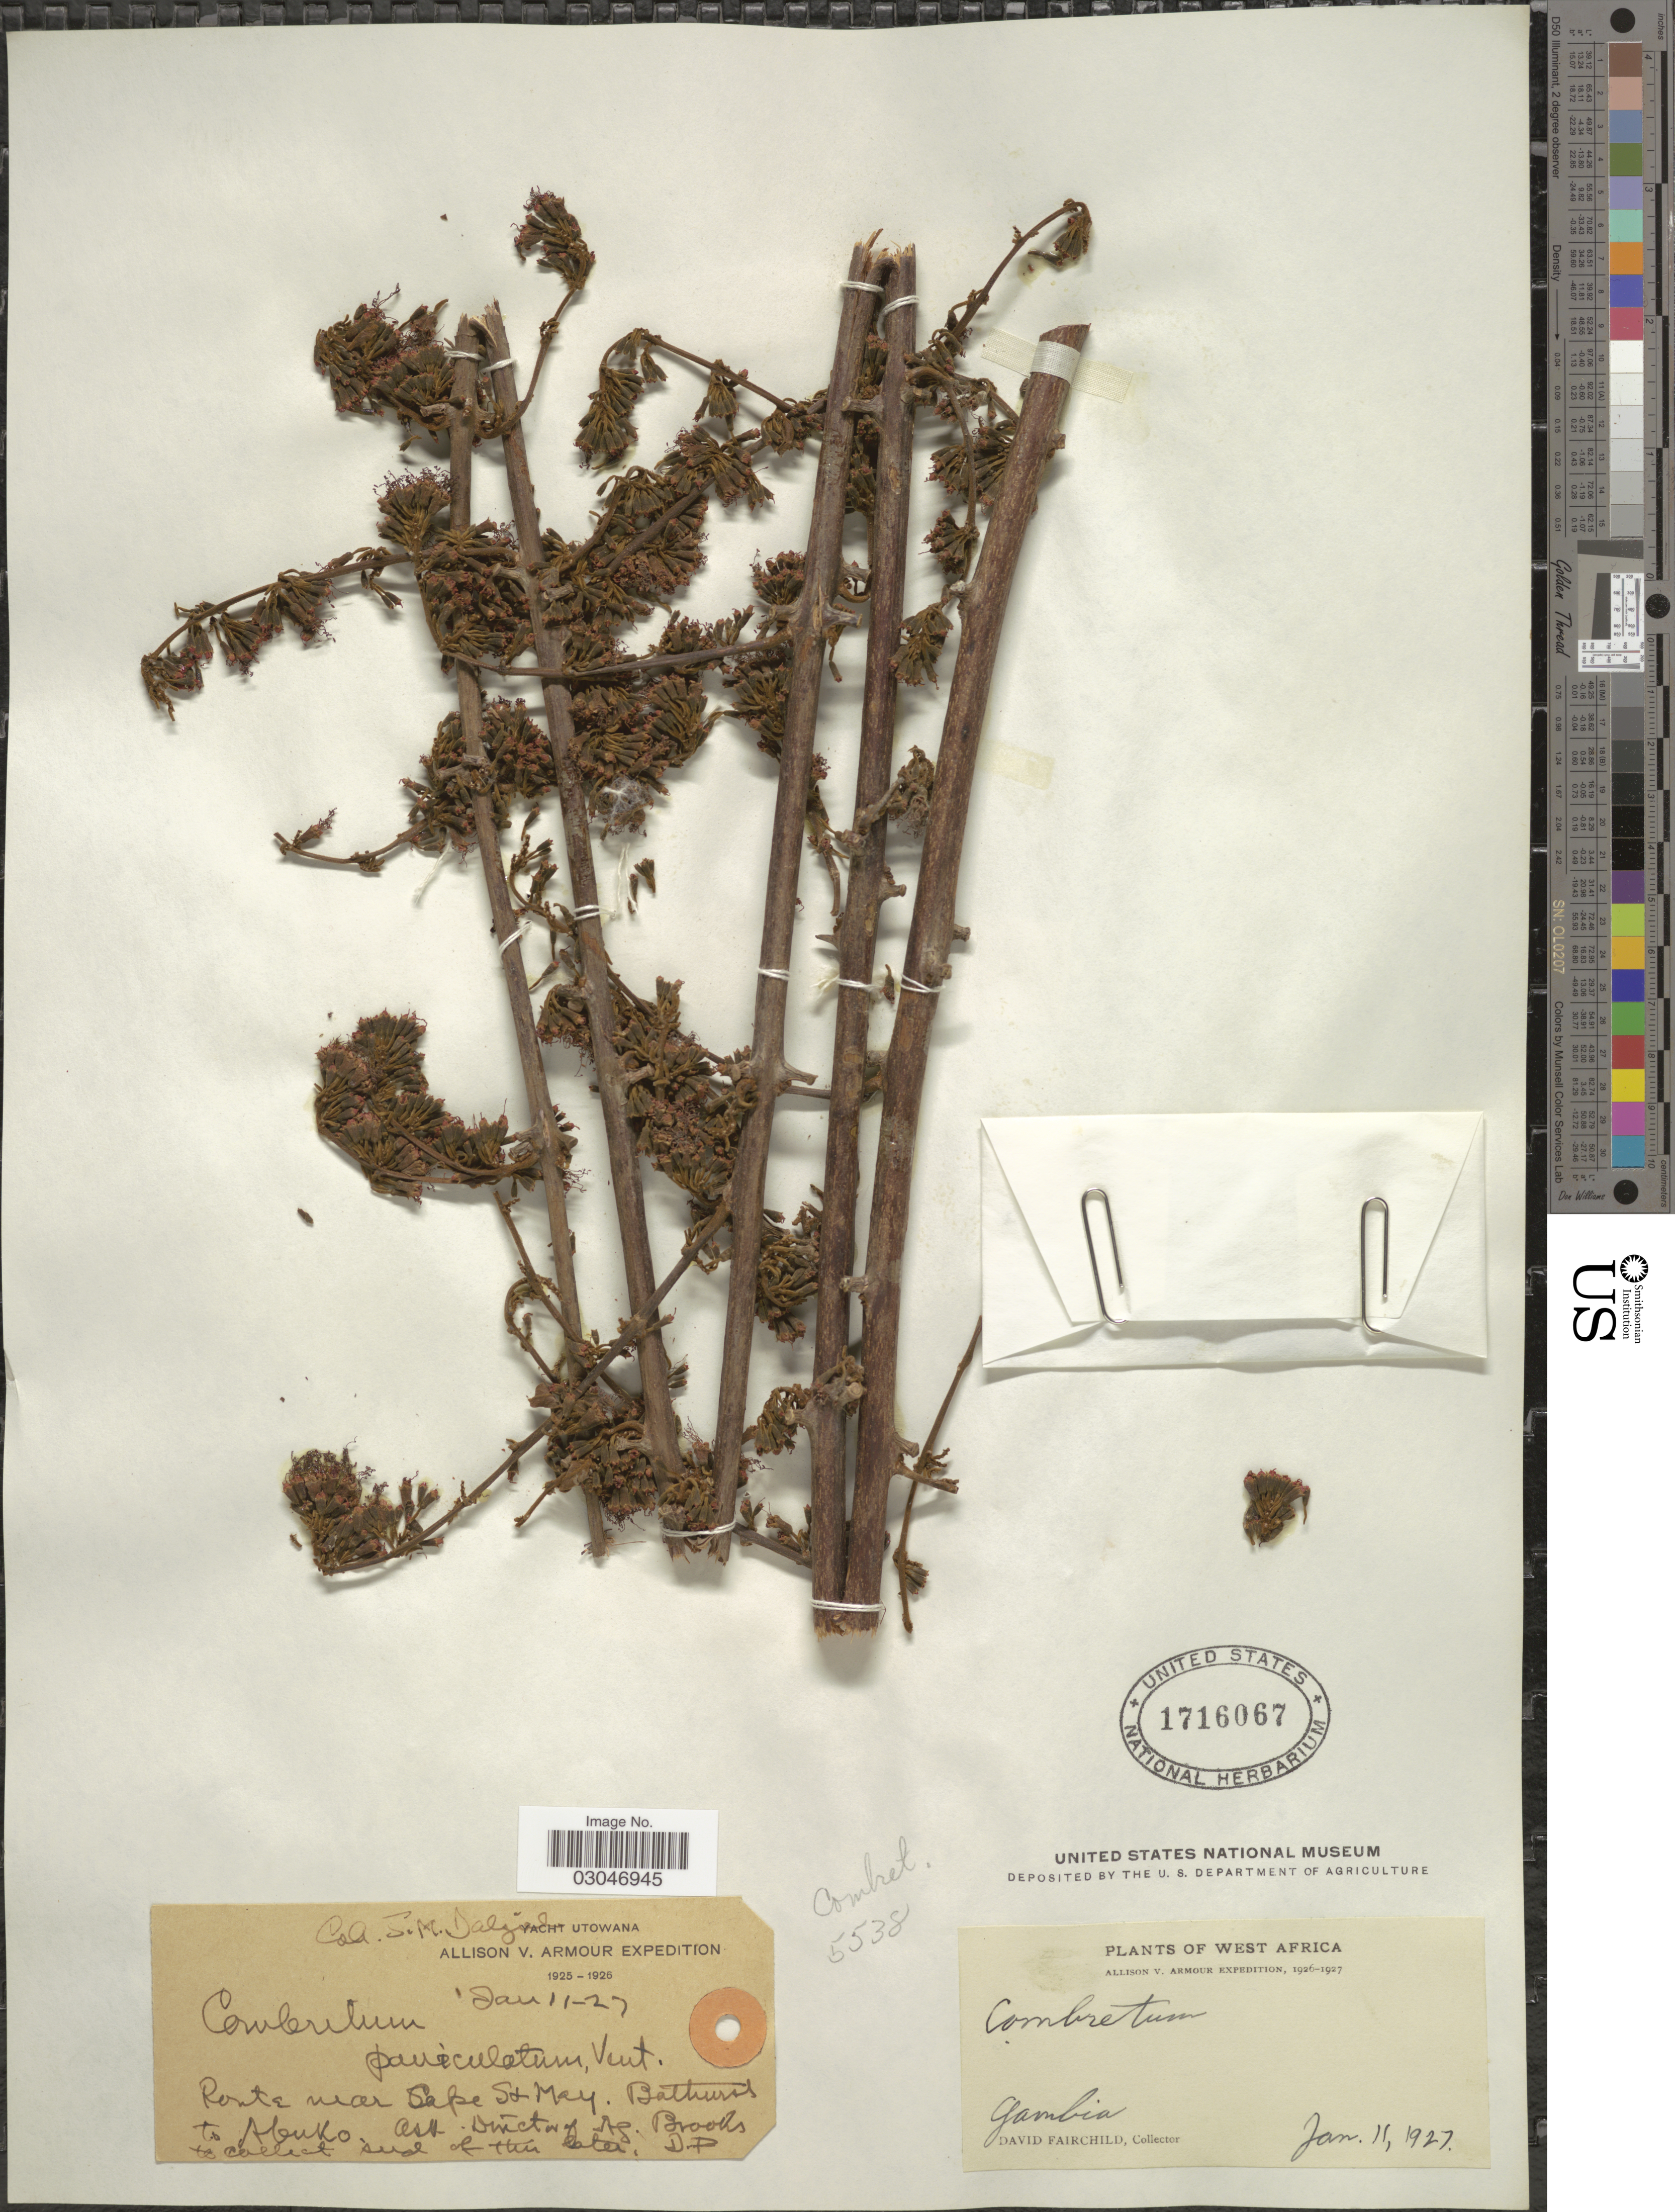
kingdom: Plantae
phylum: Tracheophyta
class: Magnoliopsida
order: Myrtales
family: Combretaceae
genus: Combretum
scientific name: Combretum sp.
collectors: J. Dalziel & D. Fairchild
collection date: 1927-01-11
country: Gambia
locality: West Africa, Route near Cape St May. Bathurst to Abuko.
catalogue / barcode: US 1716067